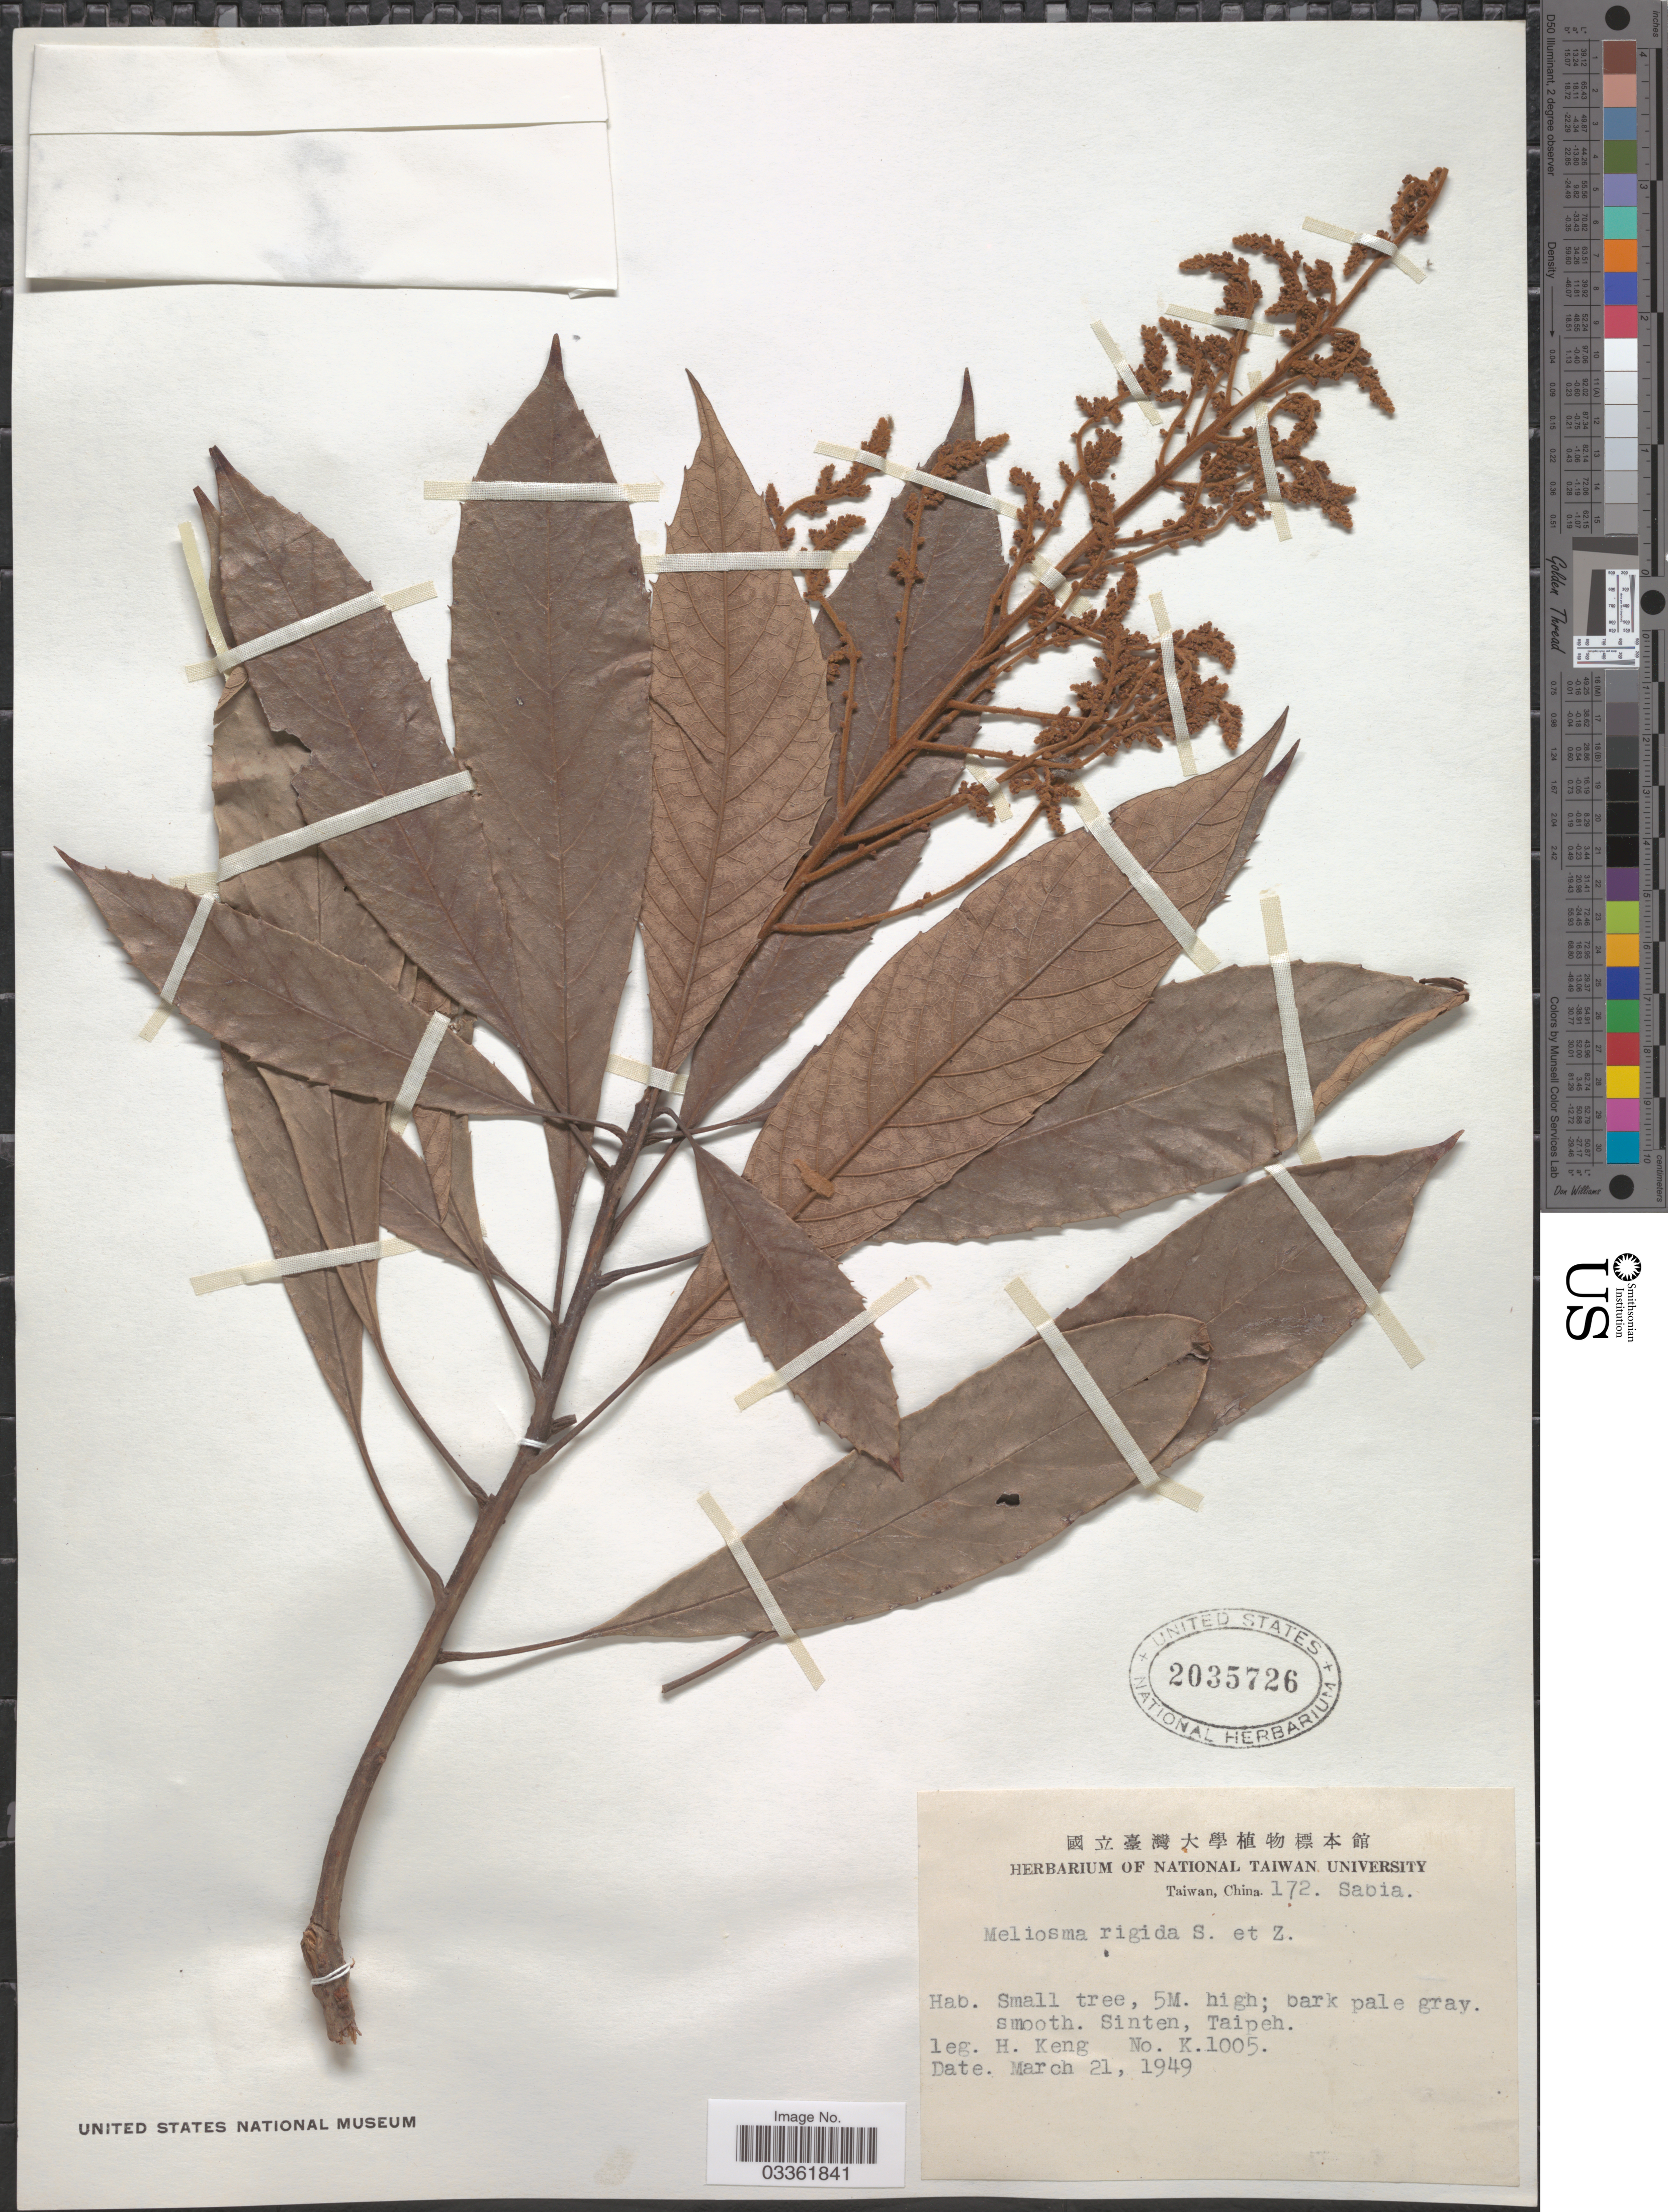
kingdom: Plantae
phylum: Tracheophyta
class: Magnoliopsida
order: Proteales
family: Sabiaceae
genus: Meliosma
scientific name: Meliosma rigida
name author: Siebold & Zucc.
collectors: H. Keng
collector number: K1005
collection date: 1949-03-21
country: Taiwan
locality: Sinten, Taipeh.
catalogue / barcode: US 2035726